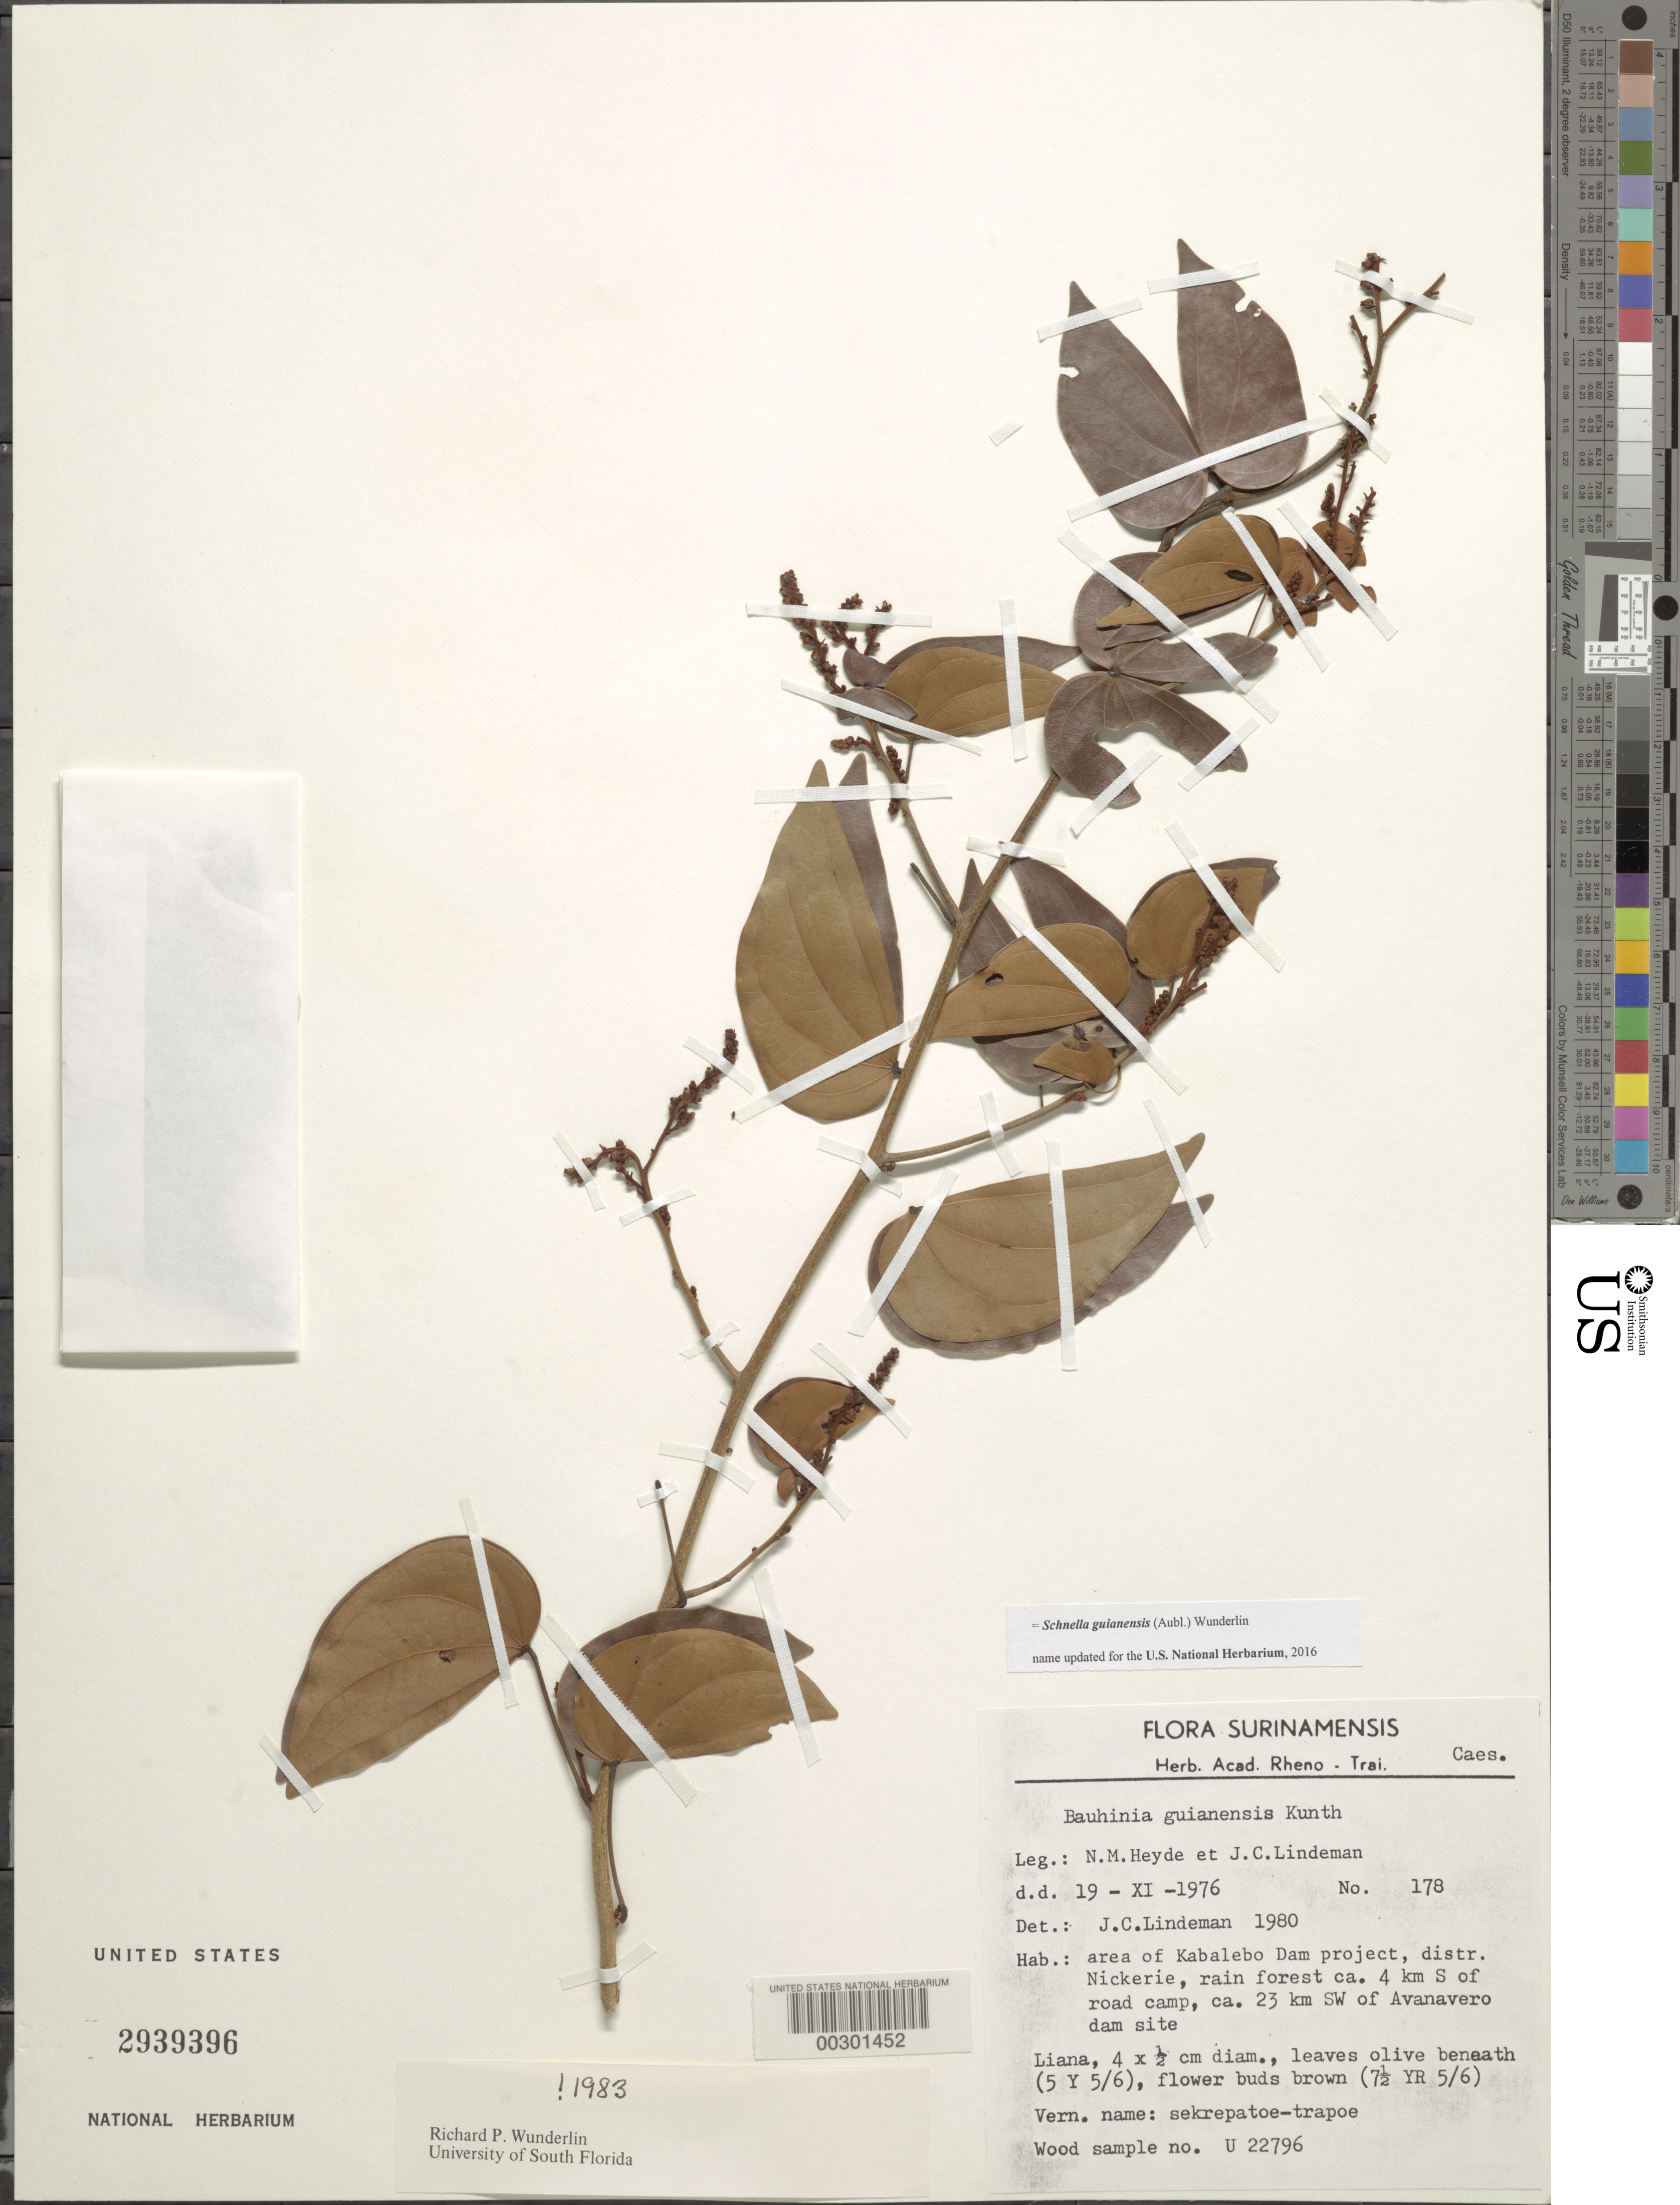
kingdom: Plantae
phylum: Tracheophyta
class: Magnoliopsida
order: Fabales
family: Fabaceae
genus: Schnella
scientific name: Schnella guianensis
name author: (Aubl.) Wunderlin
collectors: N. M. Heyde & J. C. Lindeman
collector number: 178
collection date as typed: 19 Nov 1976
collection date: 1976-11-19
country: Suriname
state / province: Nickerie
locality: Area of kabalebo dam project, ca 4 km s of road camp, ca 23 km sw of avanavero dam site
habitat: Rain forest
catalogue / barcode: US 2939396